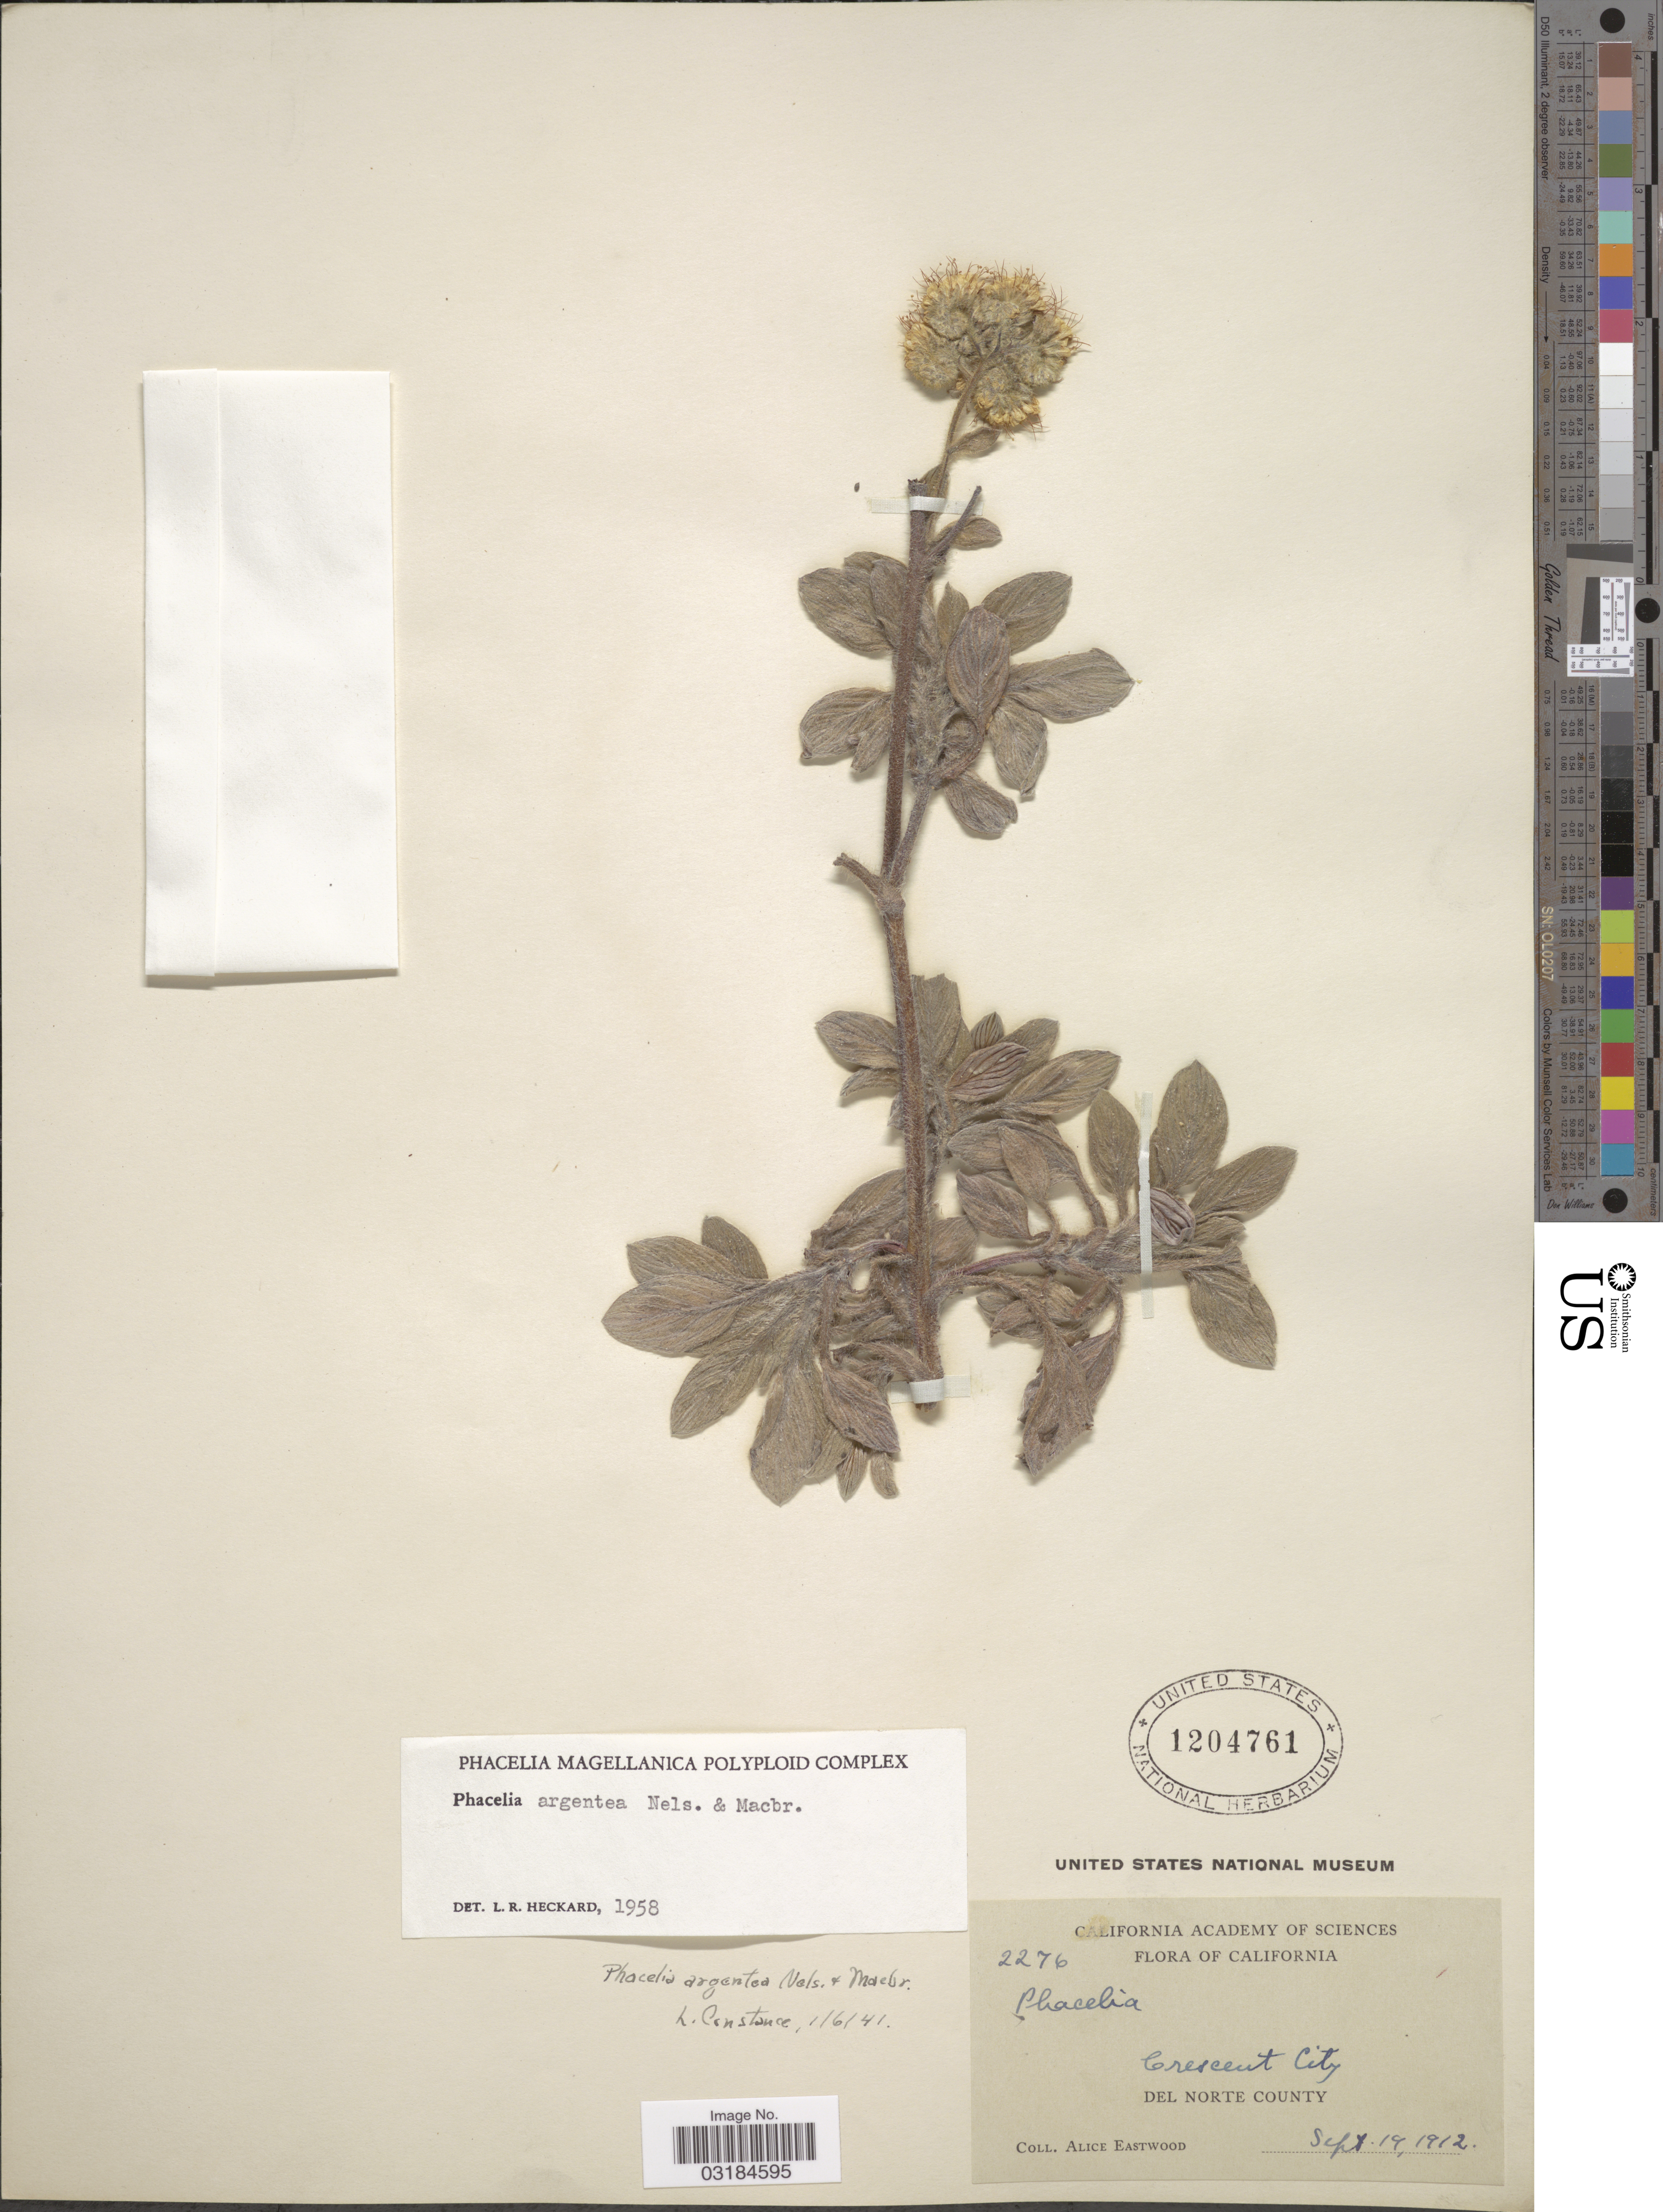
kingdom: Plantae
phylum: Tracheophyta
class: Magnoliopsida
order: Boraginales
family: Hydrophyllaceae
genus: Phacelia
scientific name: Phacelia argentea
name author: A. Nelson & J.F. Macbr.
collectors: A. Eastwood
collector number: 2276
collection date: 1912-09-19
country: United States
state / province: California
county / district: Del Norte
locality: Crescent City, Del Norte County.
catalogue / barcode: US 1204761